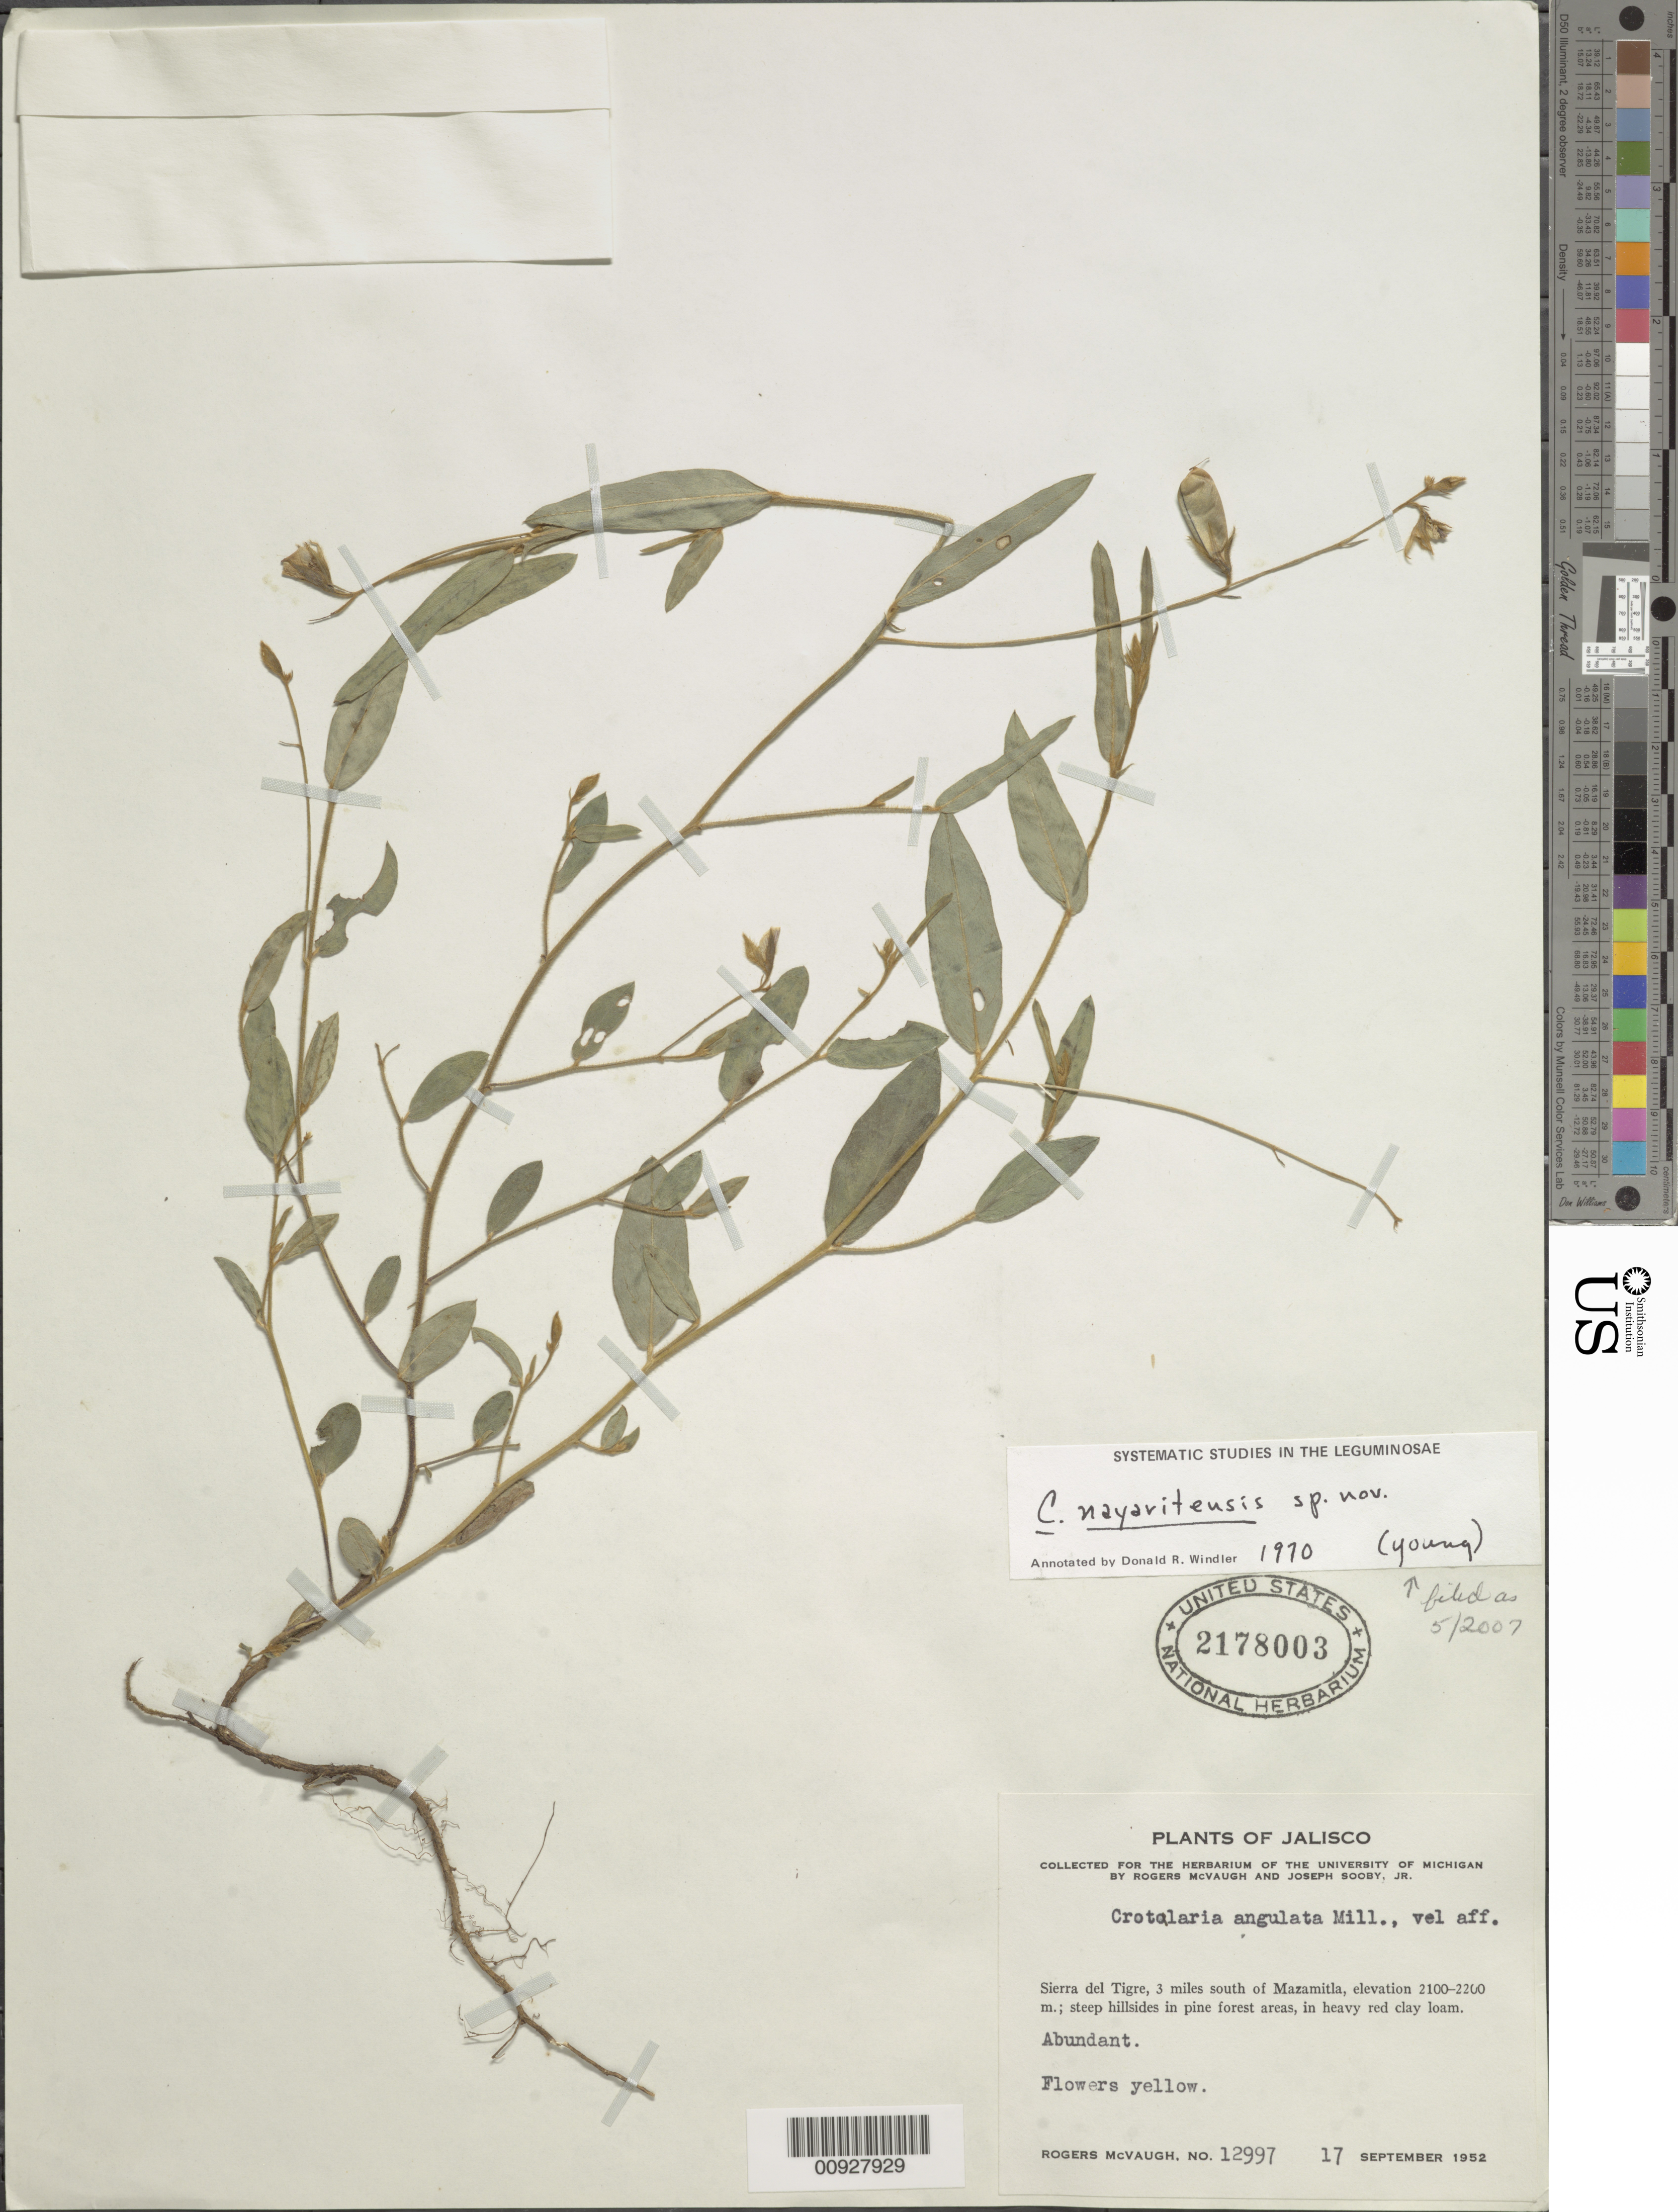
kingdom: Plantae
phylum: Tracheophyta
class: Magnoliopsida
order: Fabales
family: Fabaceae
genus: Crotalaria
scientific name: Crotalaria nayaritensis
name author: Windler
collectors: R. McVaugh & J. Sooby Jr.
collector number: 12997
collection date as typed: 17 Sep 1952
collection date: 1952-09-17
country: Mexico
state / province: Jalisco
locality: Sierra del Tigre, 3 miles south of Mazamitla.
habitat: Steep hillsides in pine forest areas, in heavy red clay loam.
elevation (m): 2200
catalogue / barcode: US 2178003